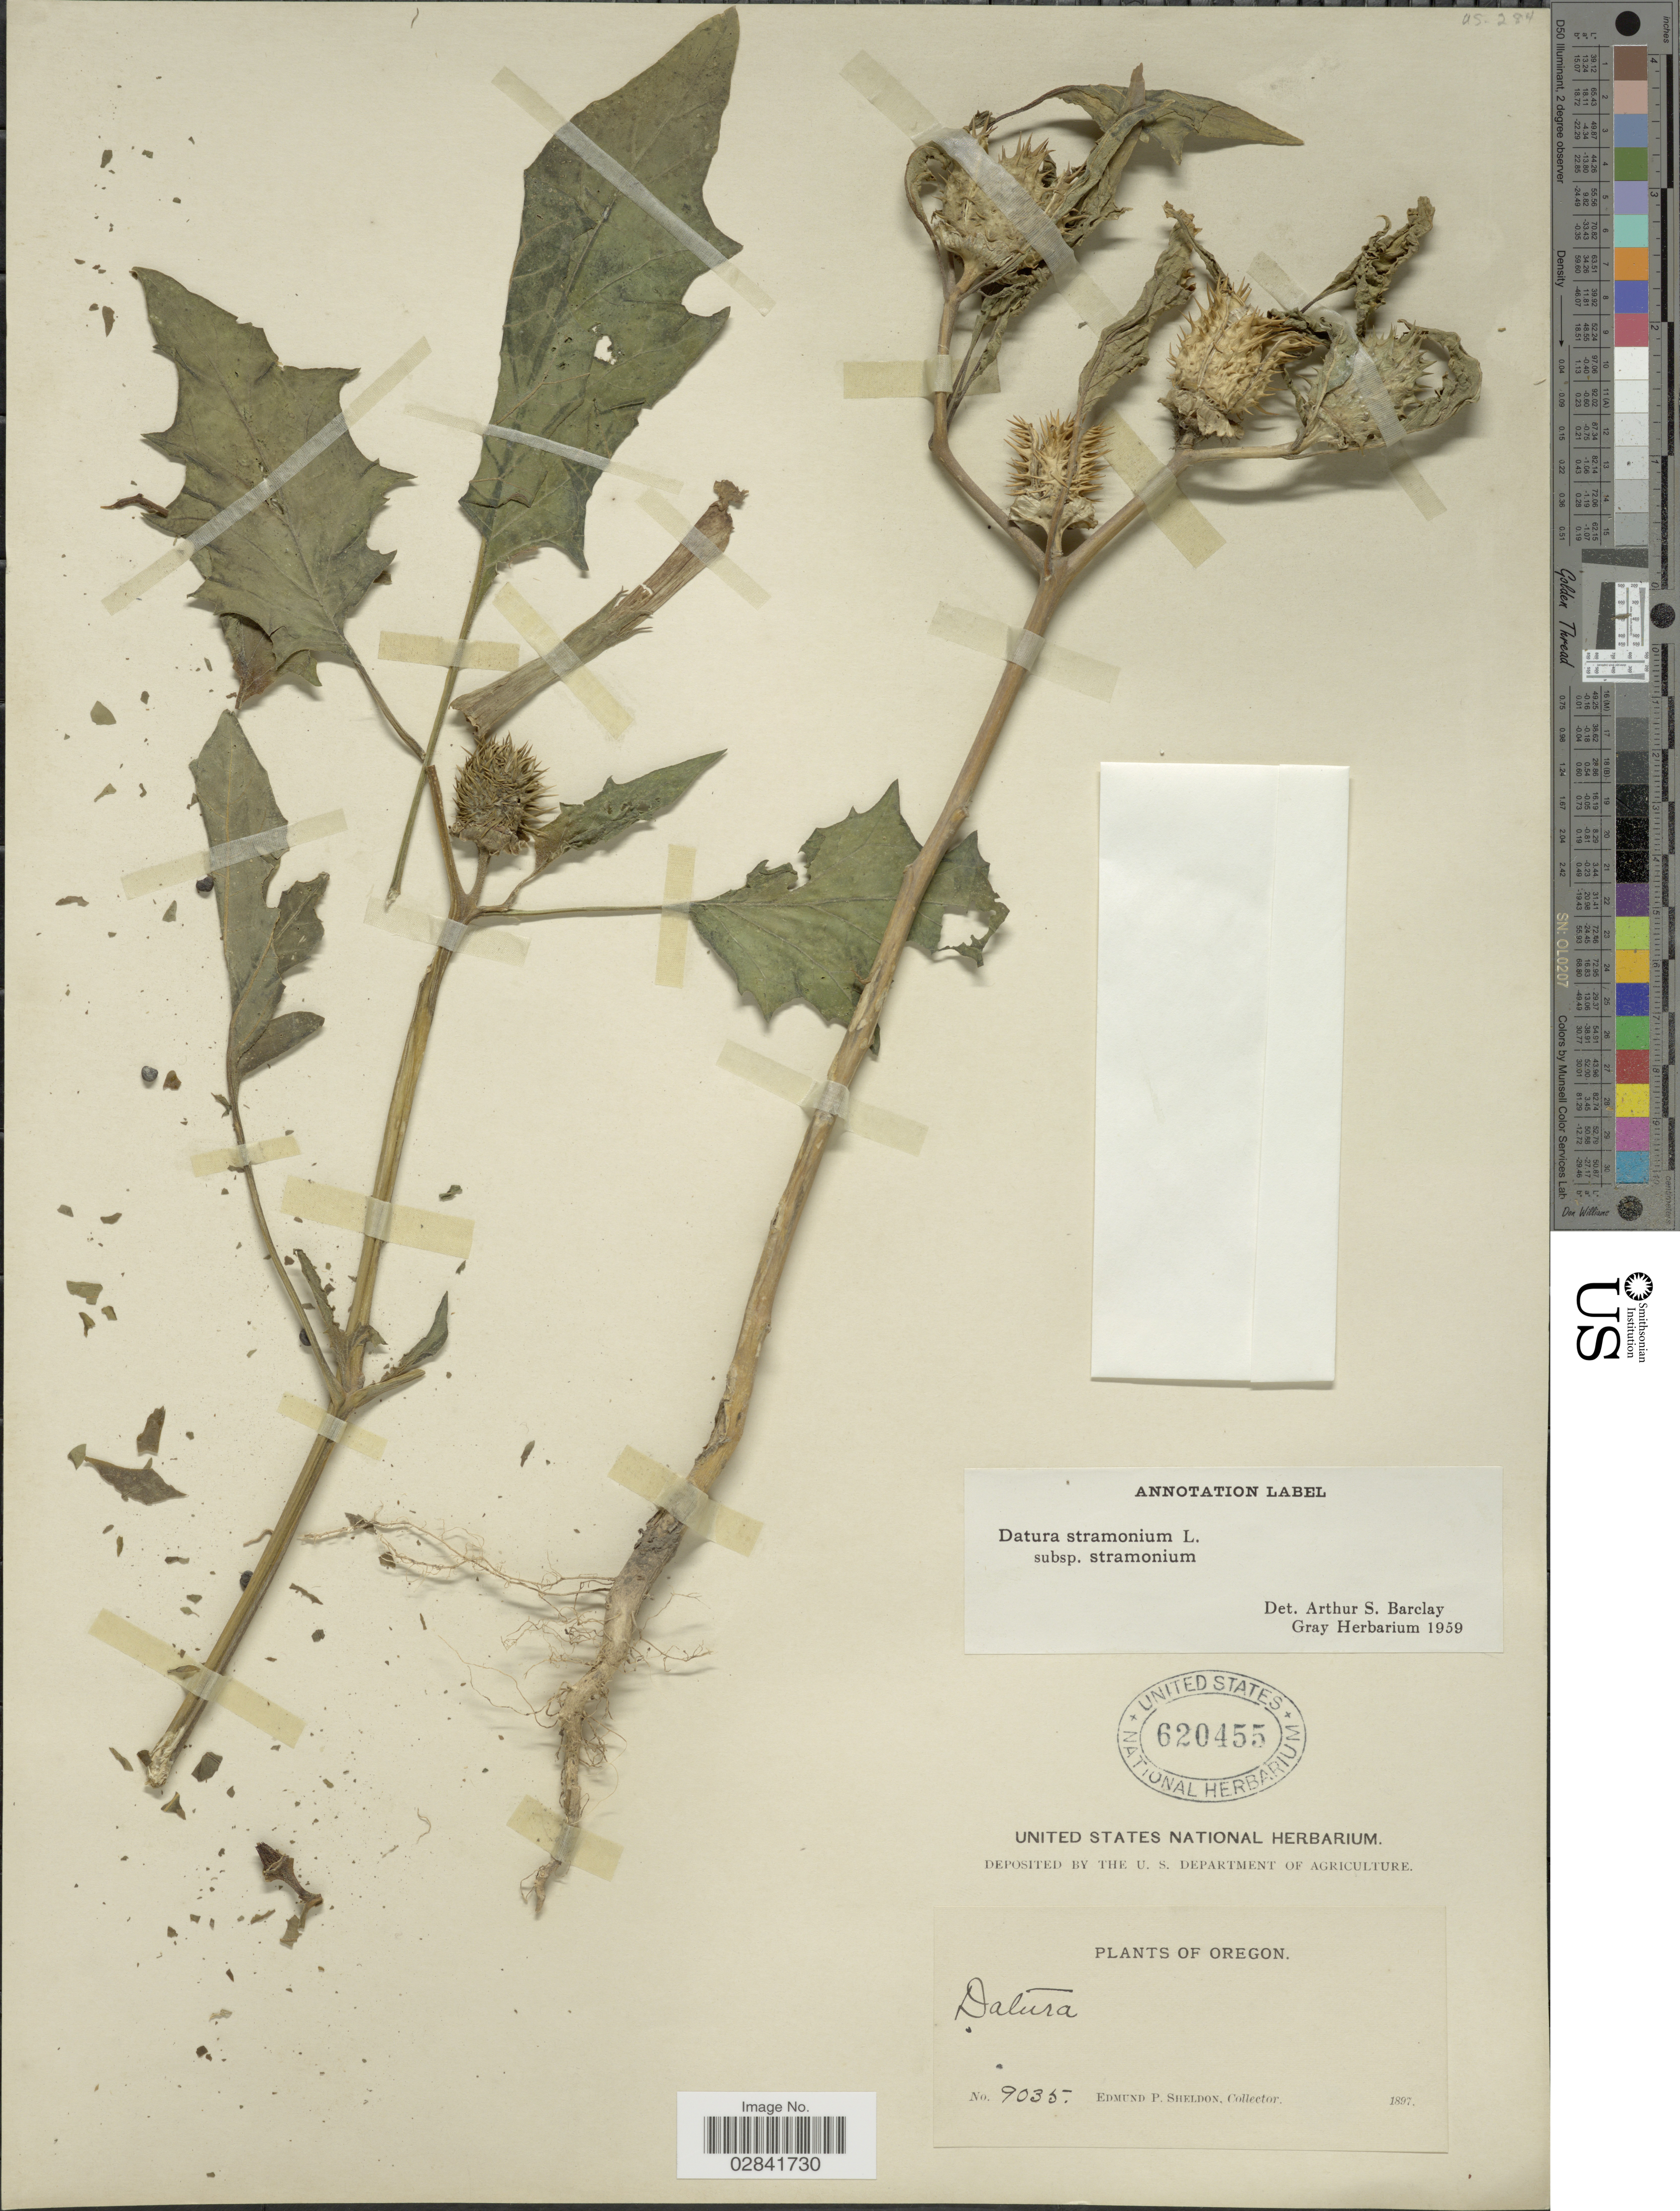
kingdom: Plantae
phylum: Tracheophyta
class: Magnoliopsida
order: Solanales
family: Solanaceae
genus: Datura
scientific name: Datura stramonium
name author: L.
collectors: E. P. Sheldon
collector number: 9035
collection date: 1897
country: United States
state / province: Oregon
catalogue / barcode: US 620455